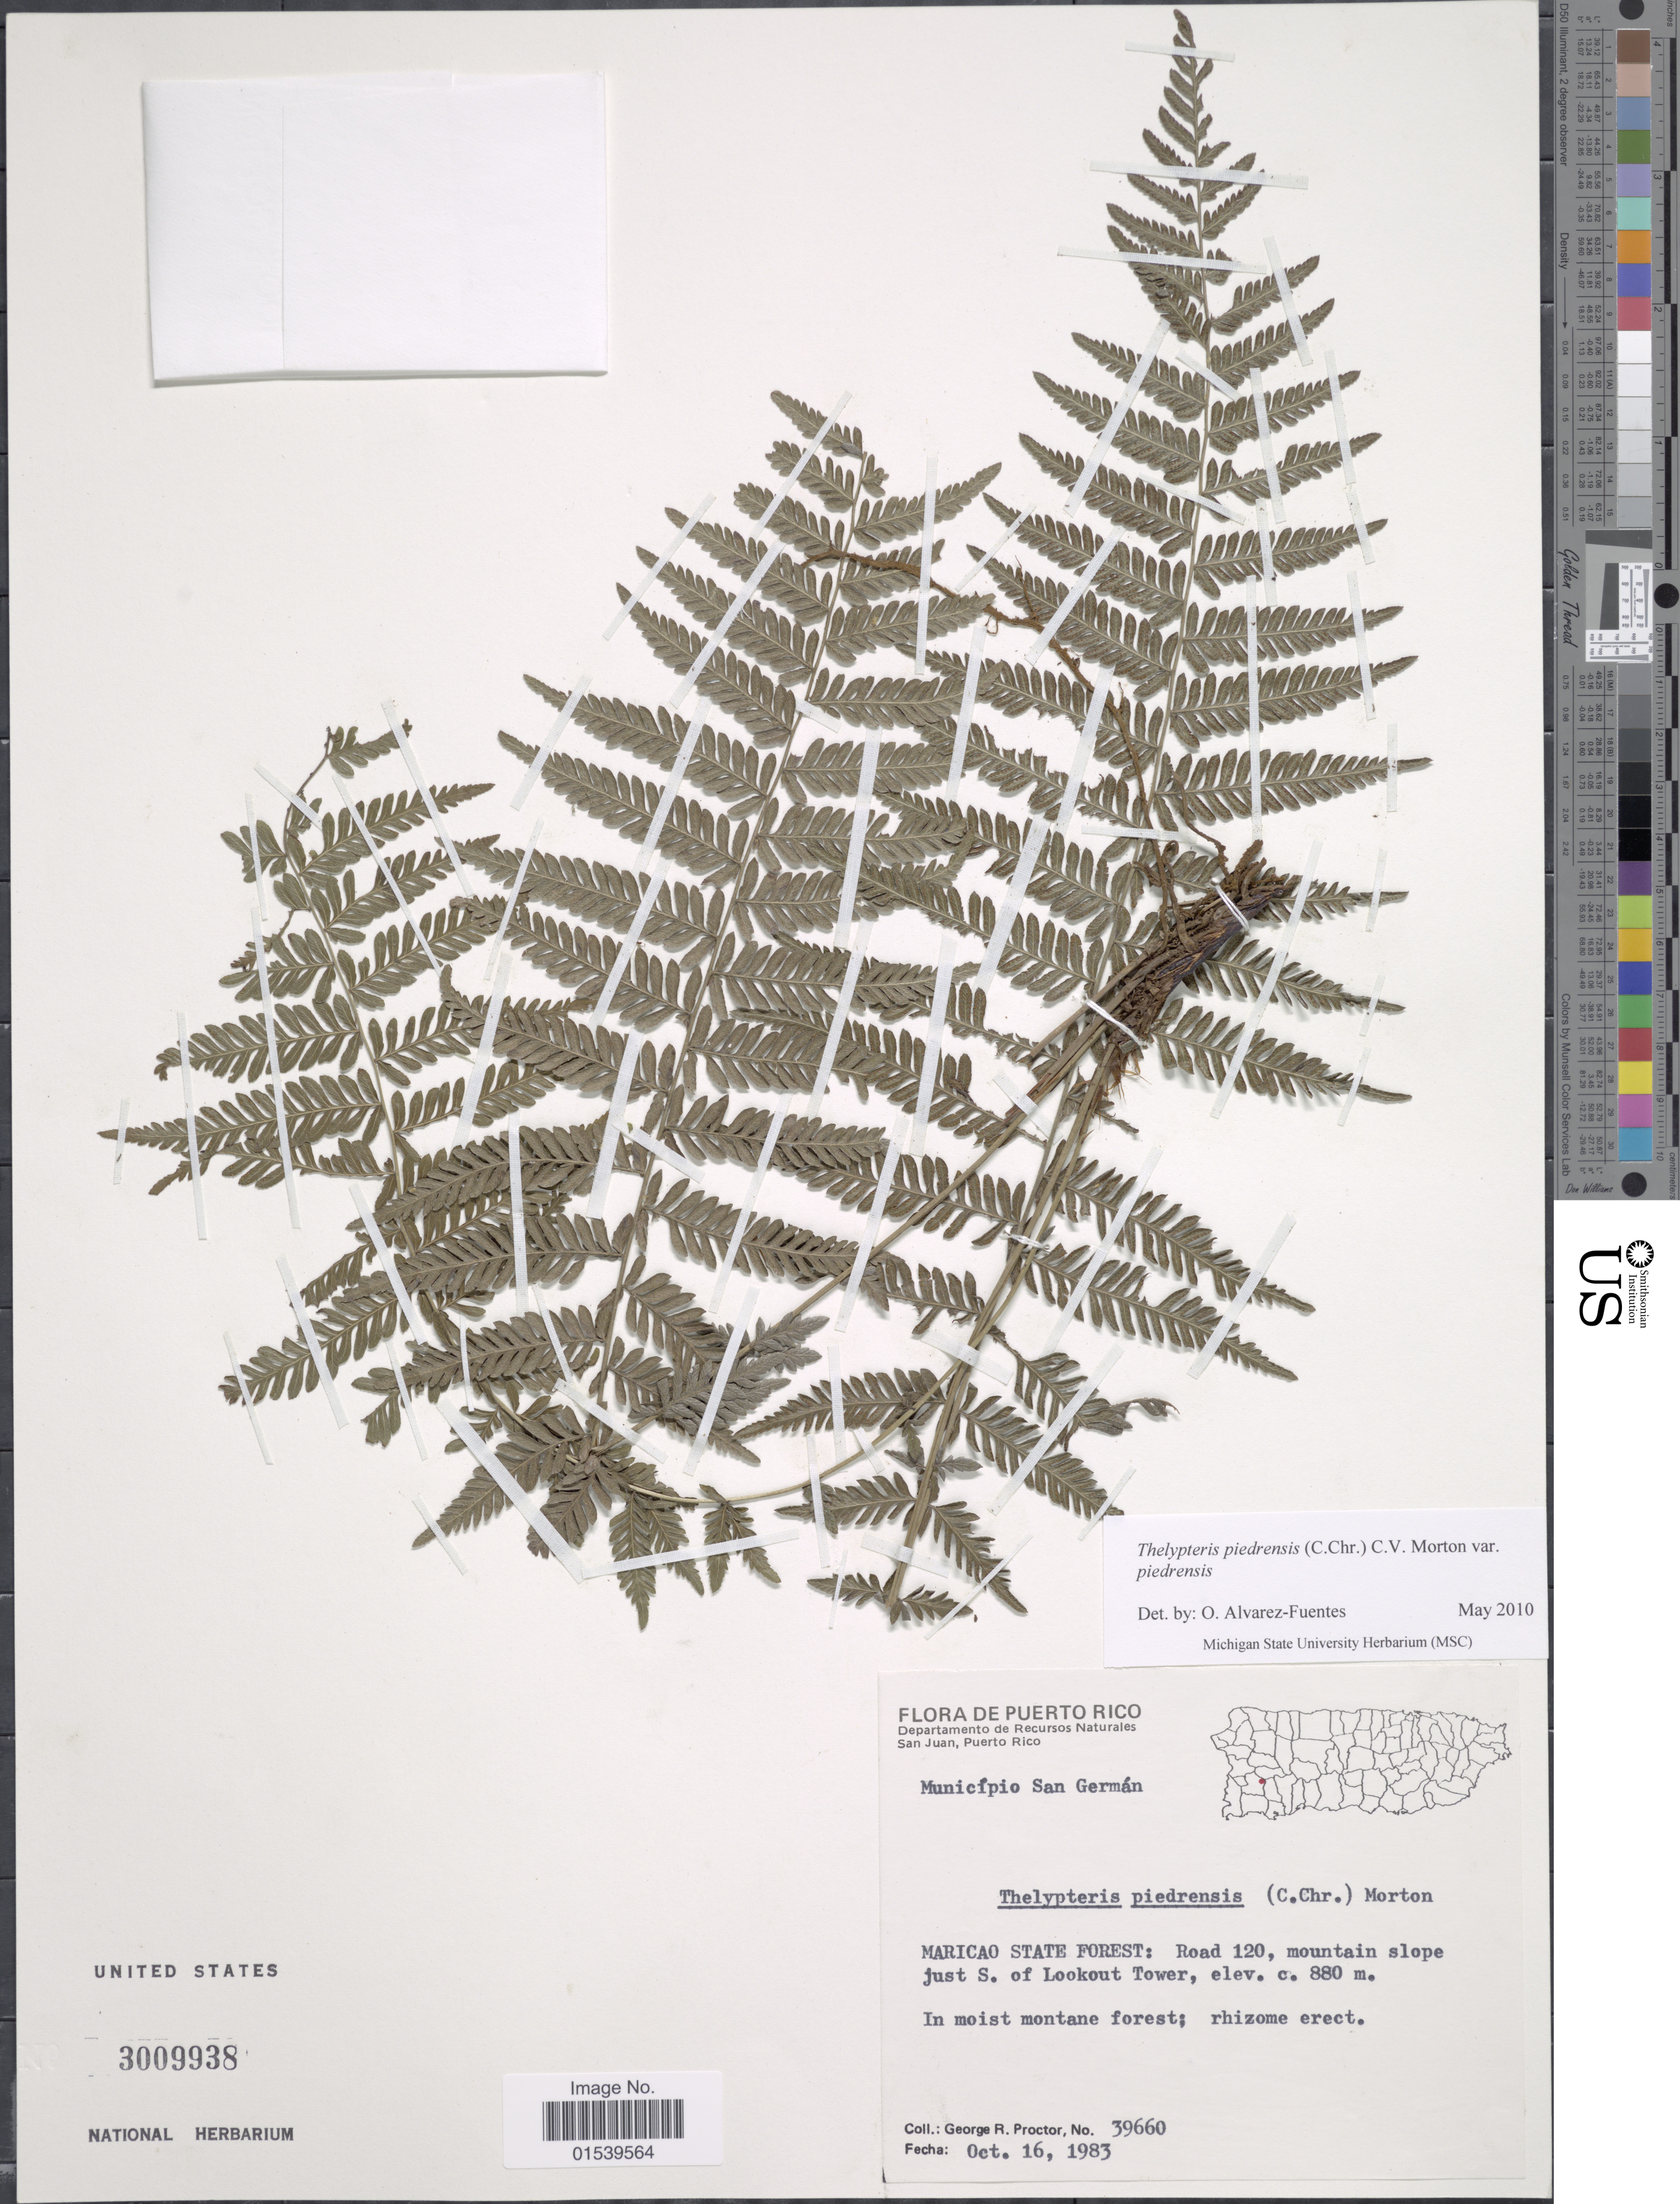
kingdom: Plantae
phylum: Tracheophyta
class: Polypodiopsida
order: Polypodiales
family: Thelypteridaceae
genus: Amauropelta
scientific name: Amauropelta piedrensis (C. Chr.) comb. nov., ined 2015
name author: (C. Chr.)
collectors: G. R. Proctor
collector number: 39660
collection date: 1983-10-16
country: Puerto Rico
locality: Departamento de Recursos Naturales, San Juan, Municipio San German, Maricao State Forest: Road 120, mountain slope just S. of Lookout Tower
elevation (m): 880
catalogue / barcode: US 3009938